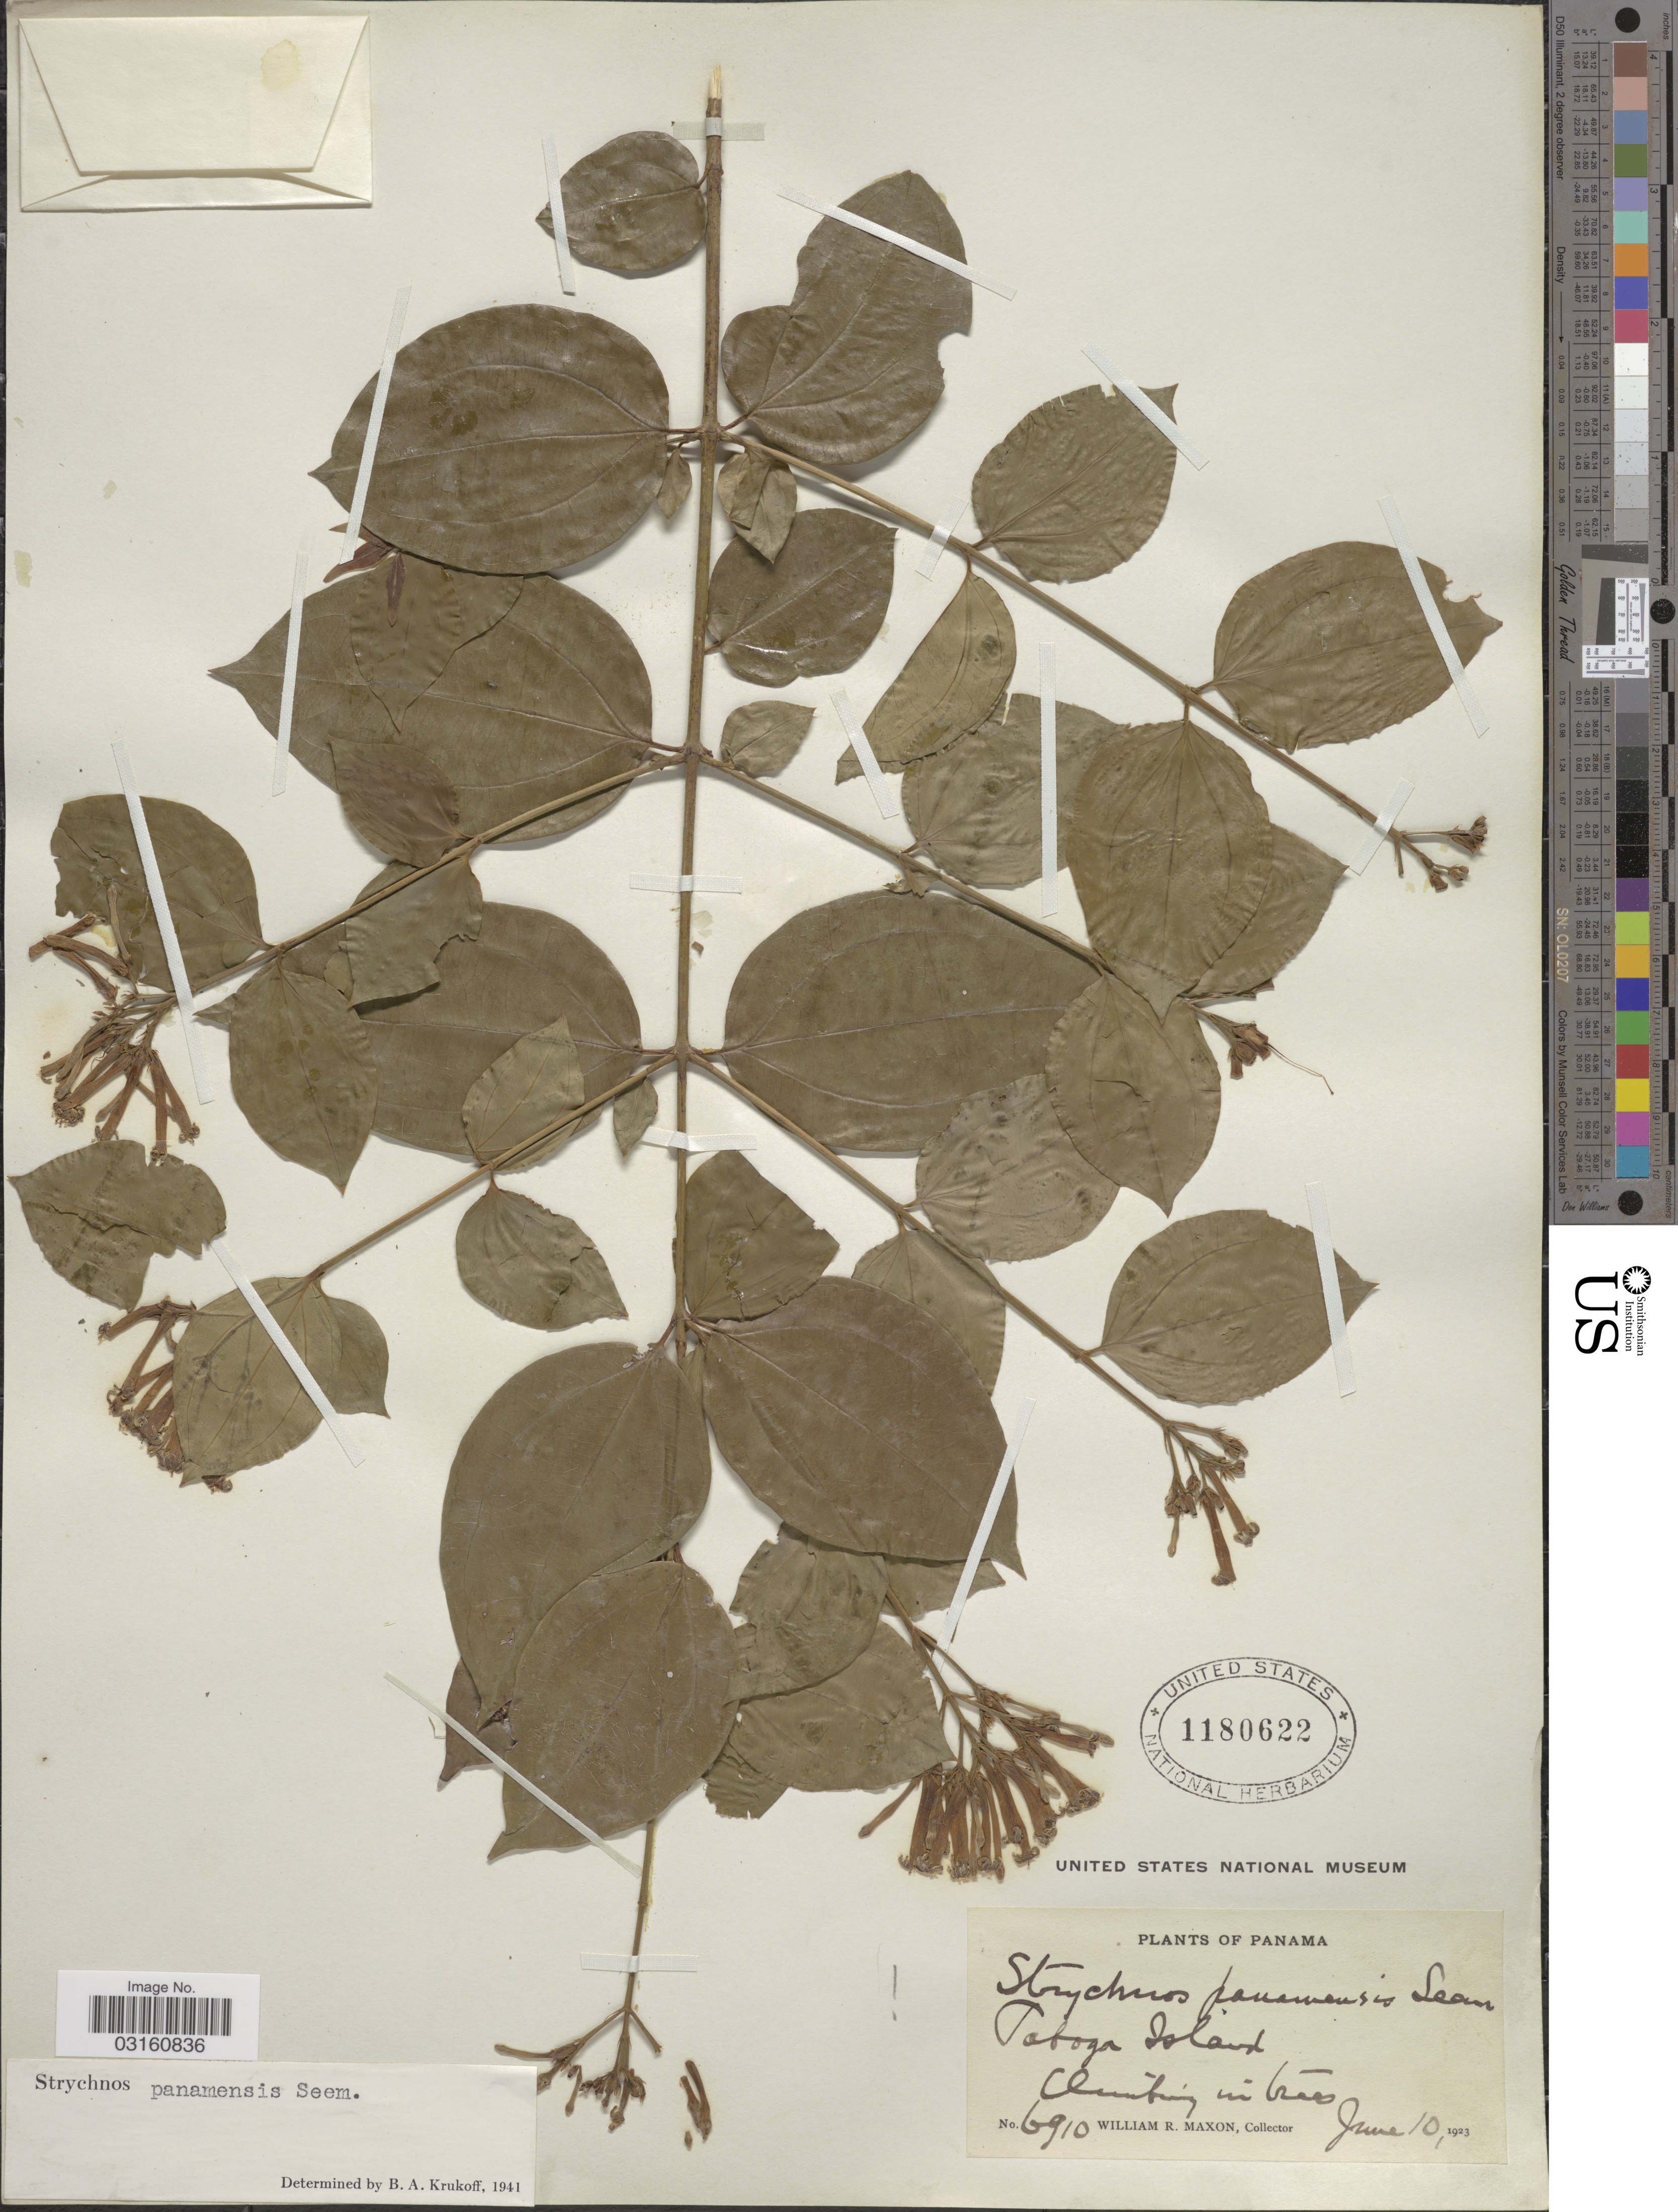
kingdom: Plantae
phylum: Tracheophyta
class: Magnoliopsida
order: Gentianales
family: Loganiaceae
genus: Strychnos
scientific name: Strychnos panamensis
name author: Seem.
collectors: W. R. Maxon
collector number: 6910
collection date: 1923-06-10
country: Panama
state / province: Panamá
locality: Taboga Island.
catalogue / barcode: US 1180622